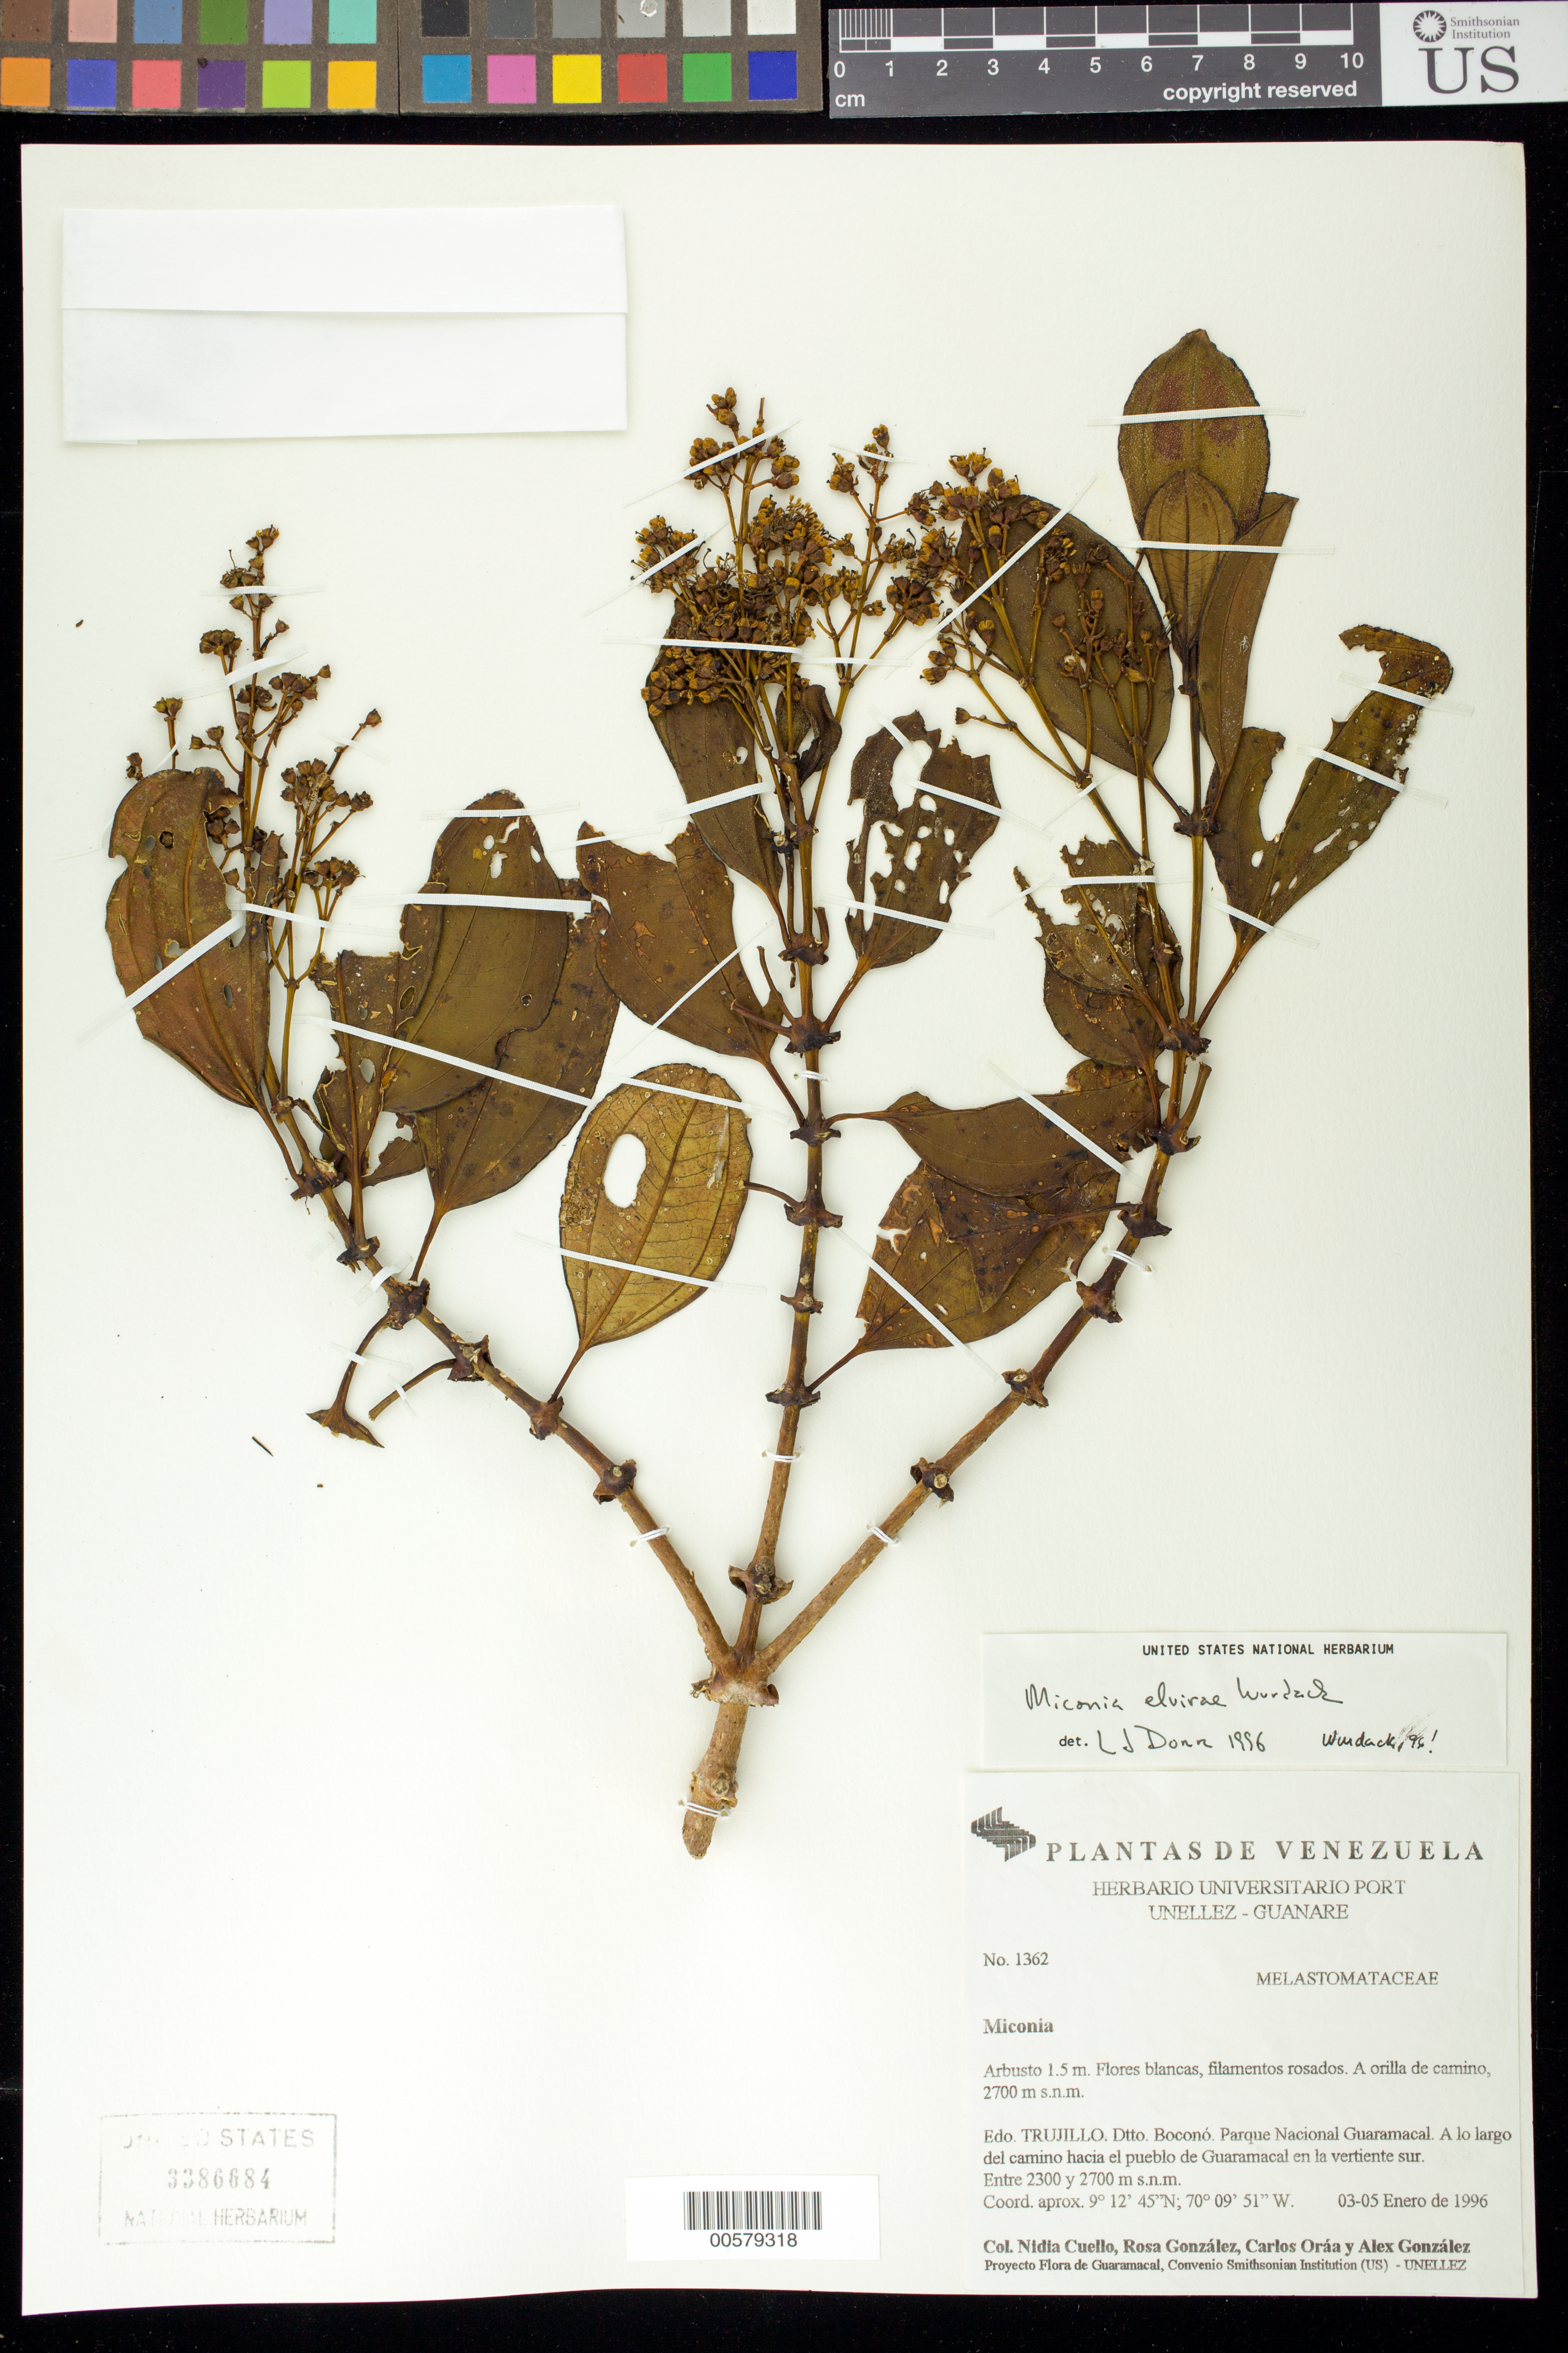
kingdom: Plantae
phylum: Tracheophyta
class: Magnoliopsida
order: Myrtales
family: Melastomataceae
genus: Miconia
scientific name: Miconia elvirae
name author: Wurdack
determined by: Wurdack, John J., (US), US (UNITED STATES)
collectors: N. L. Cuello, R. González, C. Oráa & A. Gonzáles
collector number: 1362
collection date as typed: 03 Jan 1996 to 05 Jan 1996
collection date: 1996-01-03/1996-01-05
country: Venezuela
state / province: Trujillo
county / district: Boconó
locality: Parque Nacional Guaramacal. Camino hacia el pueblo de Guaramacal, vertiente S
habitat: A orilla de camino, 2700 m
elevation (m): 2300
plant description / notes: MICH, MO, PORT, TEX, US, VEN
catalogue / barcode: US 3386684